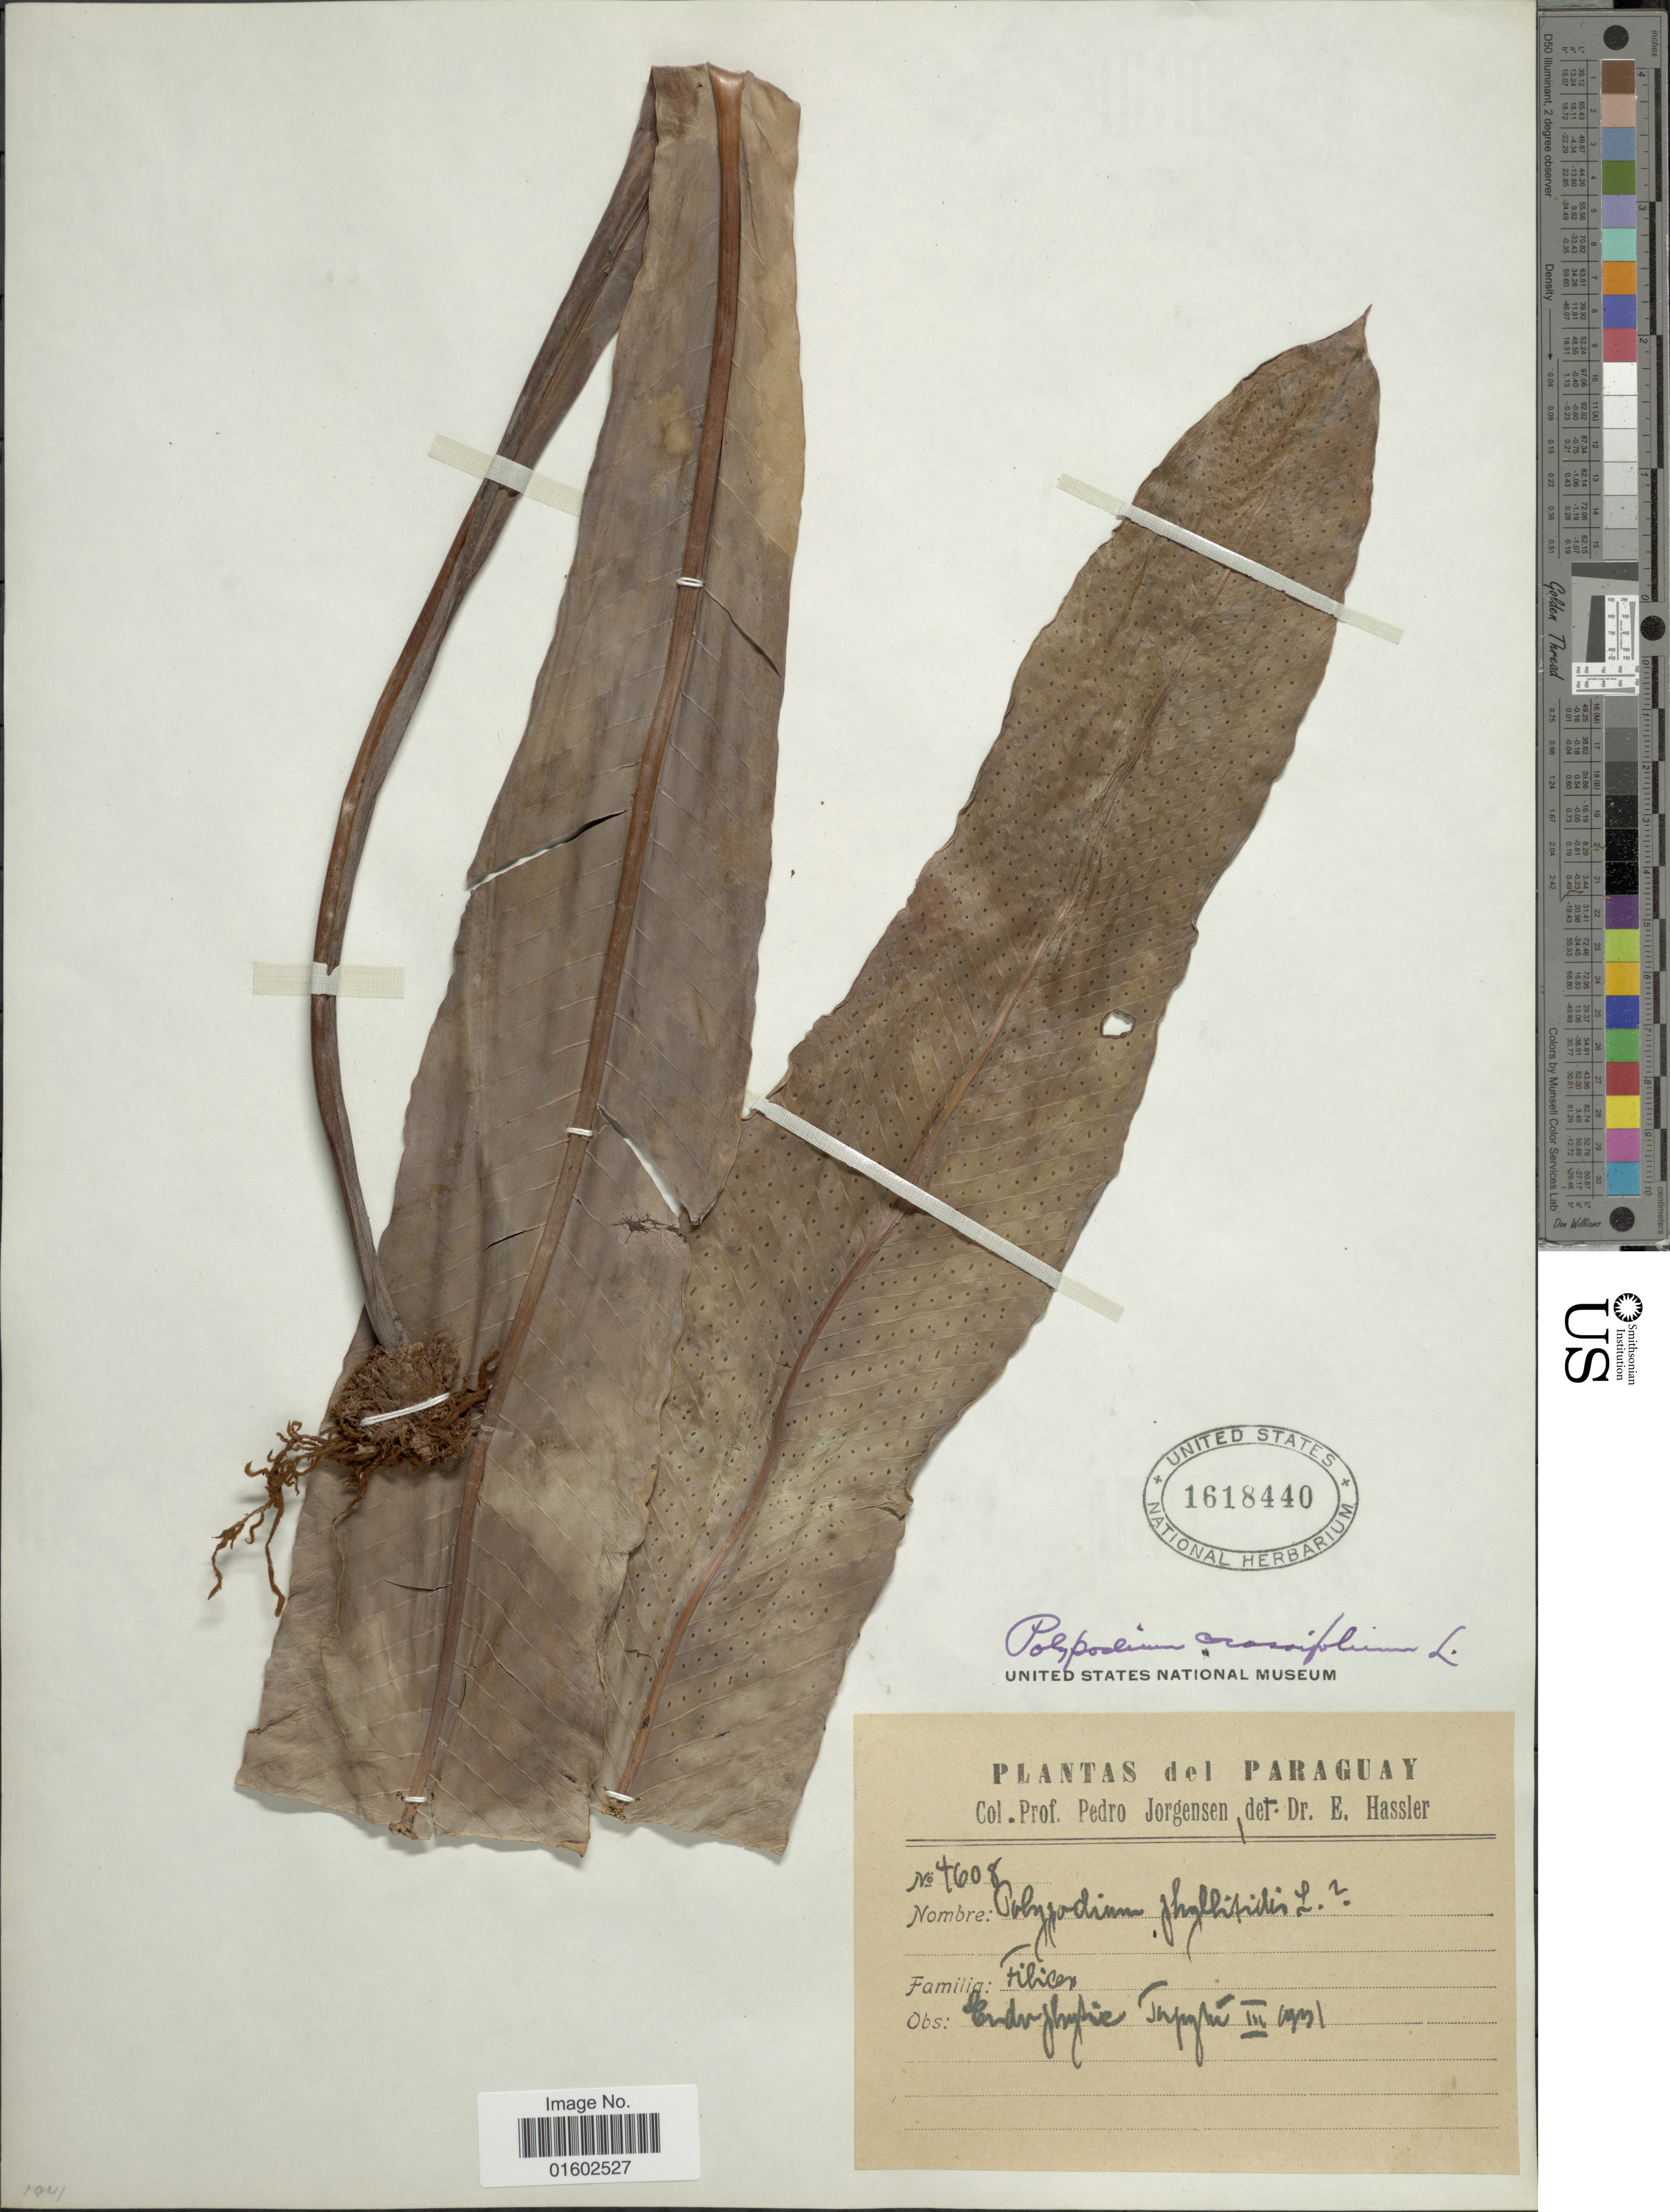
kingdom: Plantae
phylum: Tracheophyta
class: Polypodiopsida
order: Polypodiales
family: Polypodiaceae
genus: Niphidium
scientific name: Niphidium rufosquamatum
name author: Lellinger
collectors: P. Jörgensen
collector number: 4608*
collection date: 1931-03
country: Paraguay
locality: Tapytá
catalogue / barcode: US 1618440